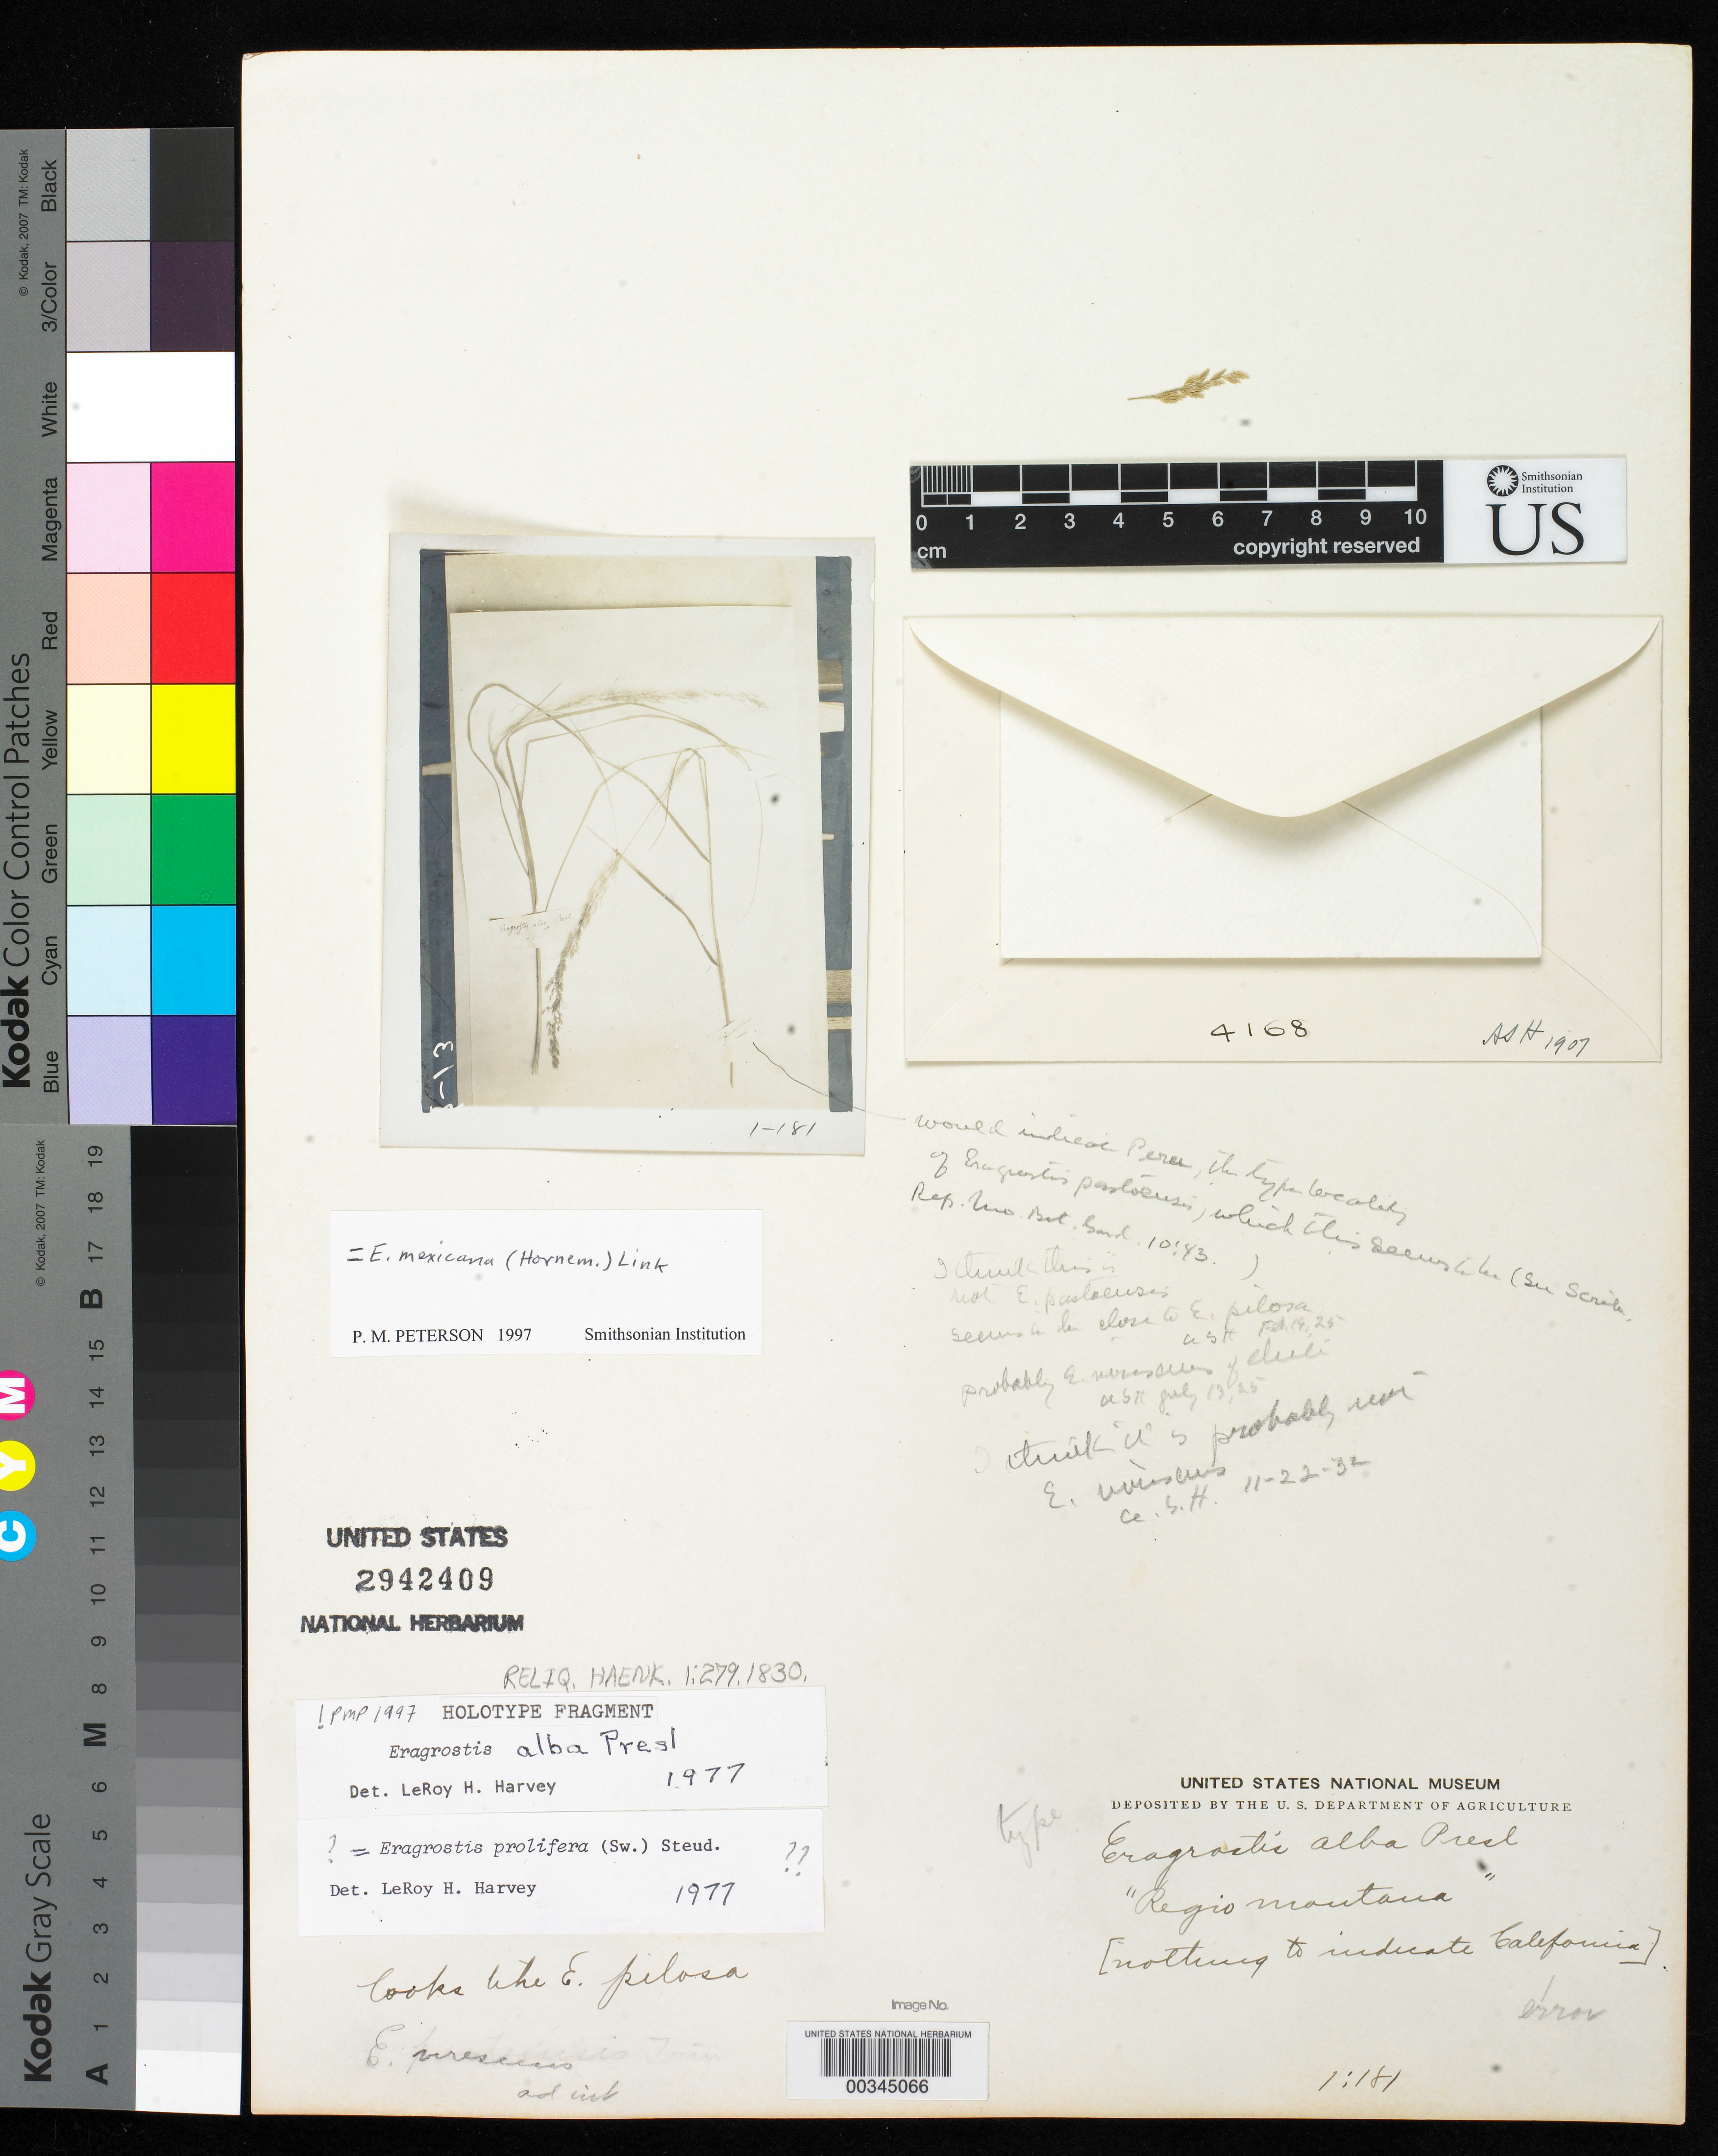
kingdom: Plantae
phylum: Tracheophyta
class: Liliopsida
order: Poales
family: Poaceae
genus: Eragrostis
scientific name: Eragrostis alba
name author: J. Presl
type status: Type Fragment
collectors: T. P. X. Haenke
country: Peru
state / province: San Martín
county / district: Mariscal Cáceres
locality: Rio Huallaga, margen Derecha del; Balsa Probana; dtto. Tocache Nuevo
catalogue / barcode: US 2942409